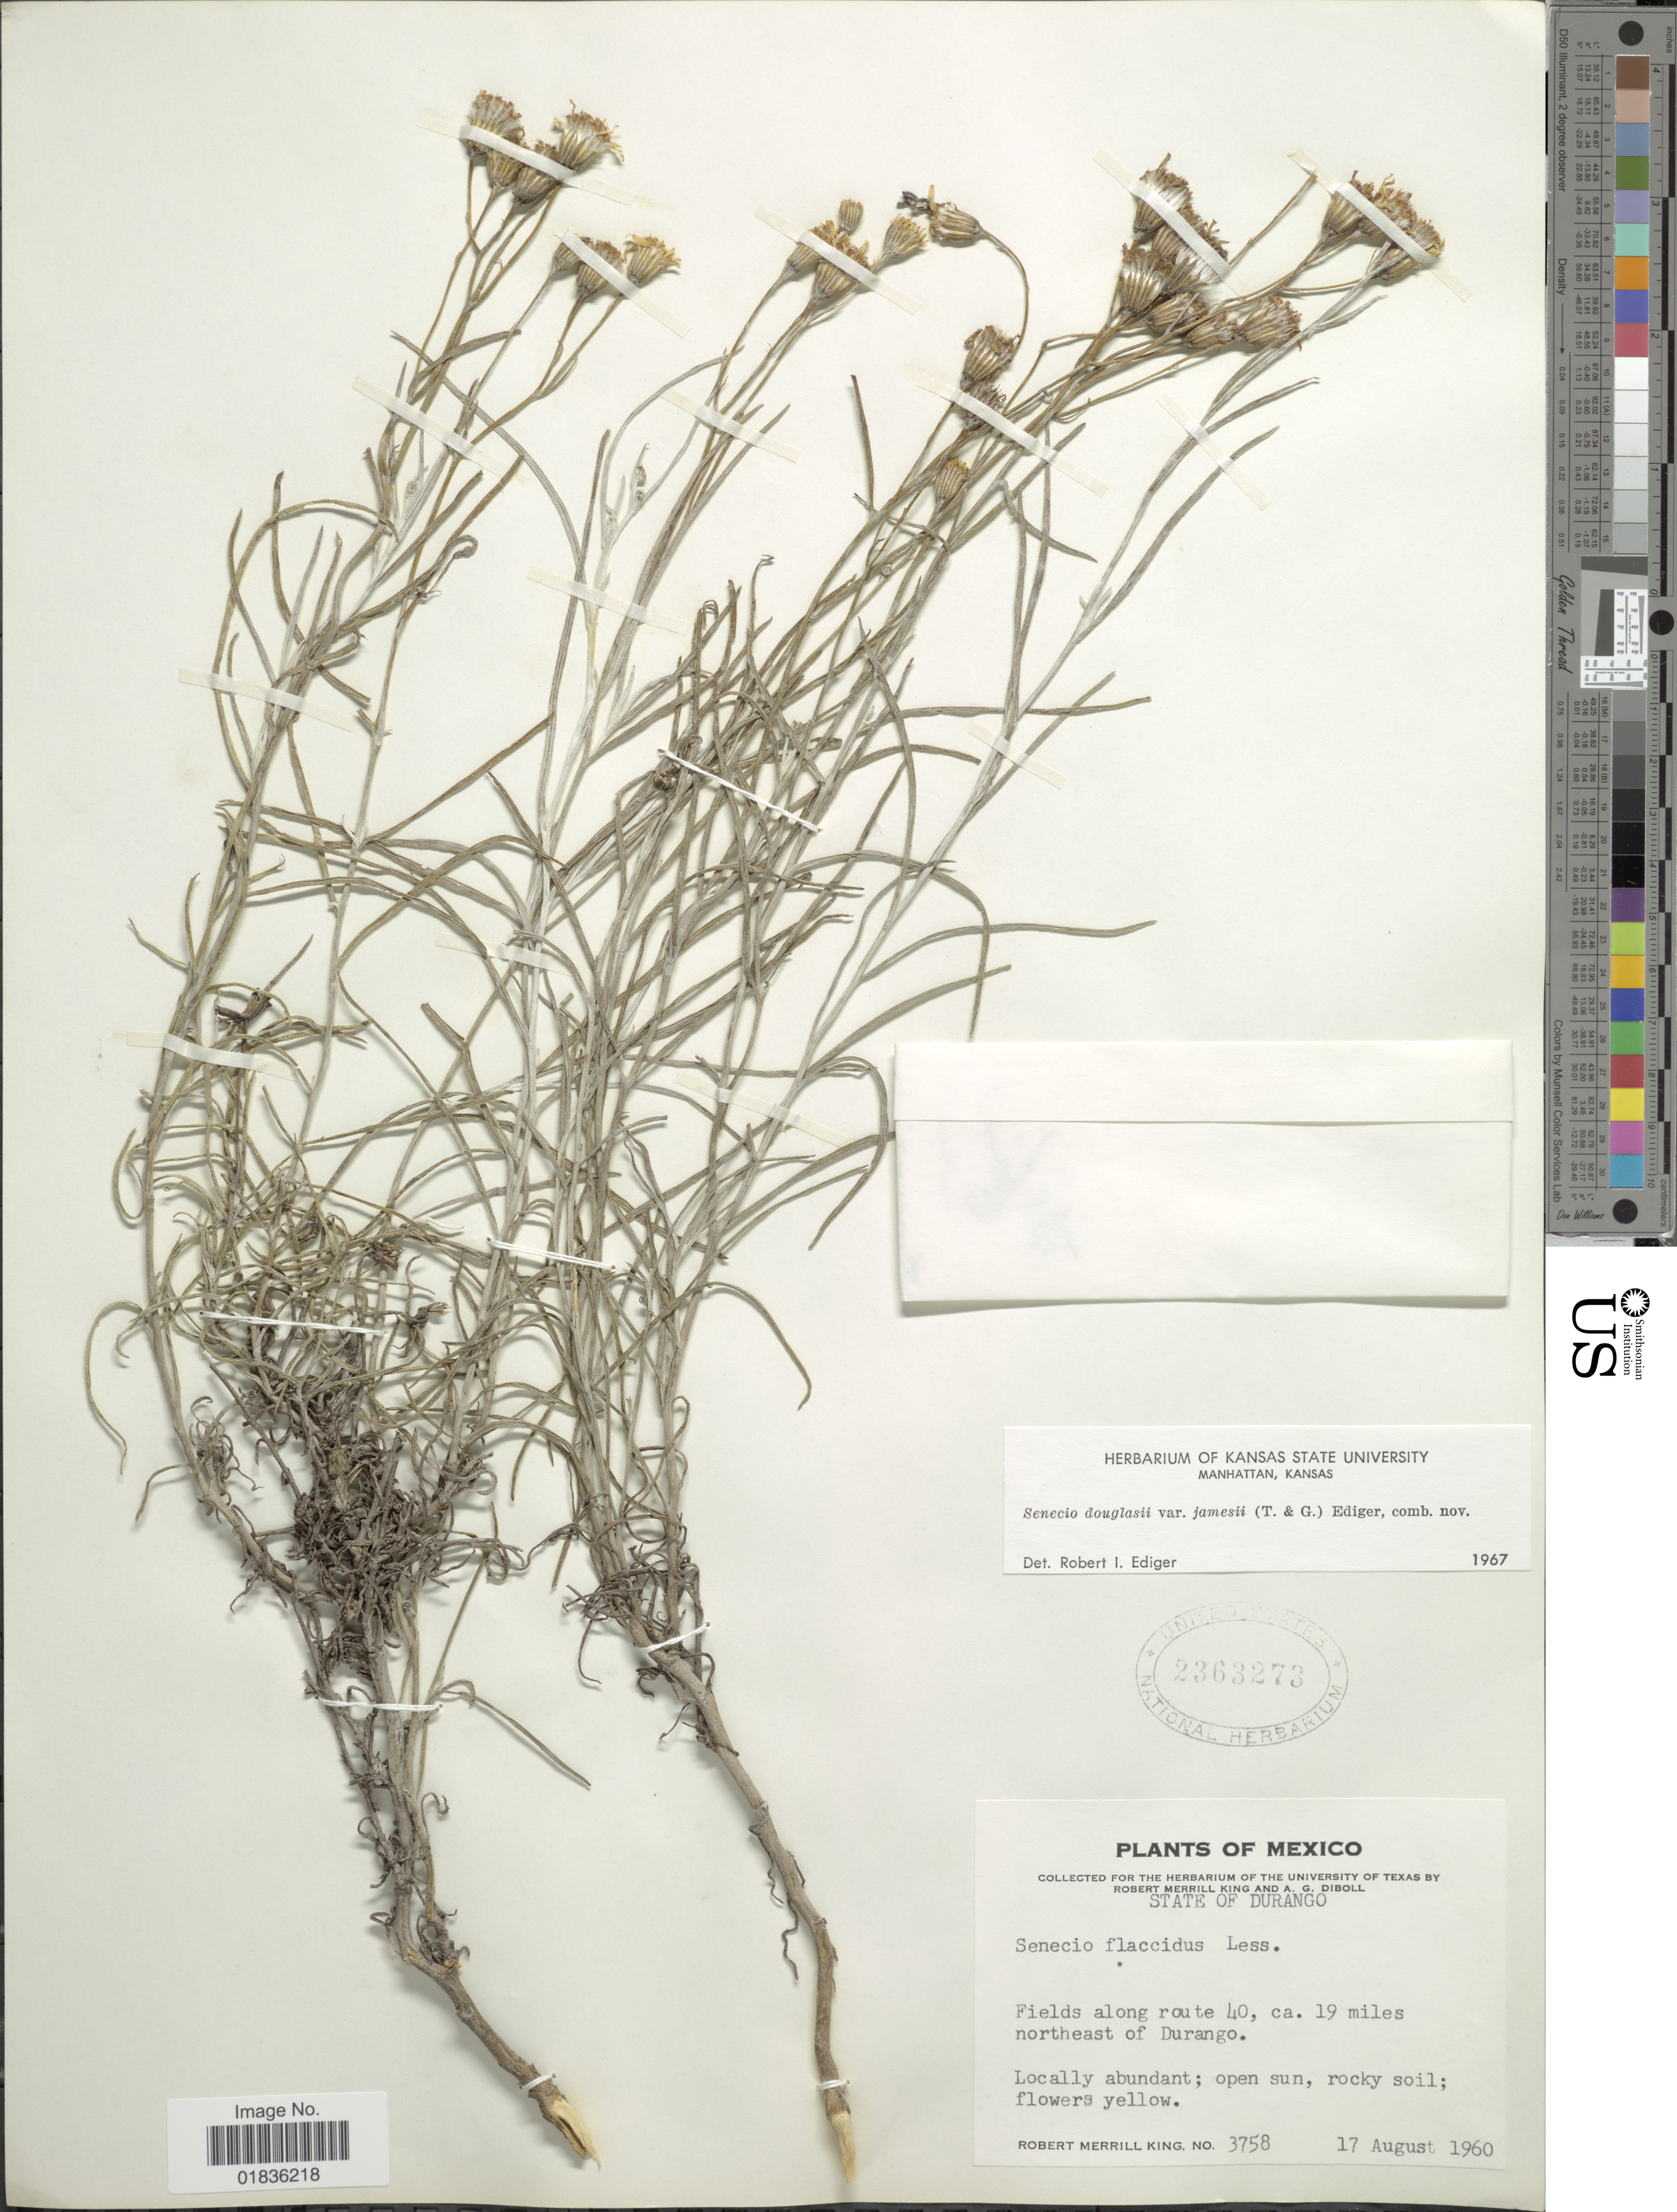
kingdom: Plantae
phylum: Tracheophyta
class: Magnoliopsida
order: Asterales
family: Asteraceae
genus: Senecio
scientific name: Senecio flaccidus var. flaccidus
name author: Less.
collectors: R. M. King & A. Diboll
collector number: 3758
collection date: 1960-08-17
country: Mexico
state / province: Durango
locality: Fields along route 40, ca. 90 miles northeast of Durango.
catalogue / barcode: US 2363273